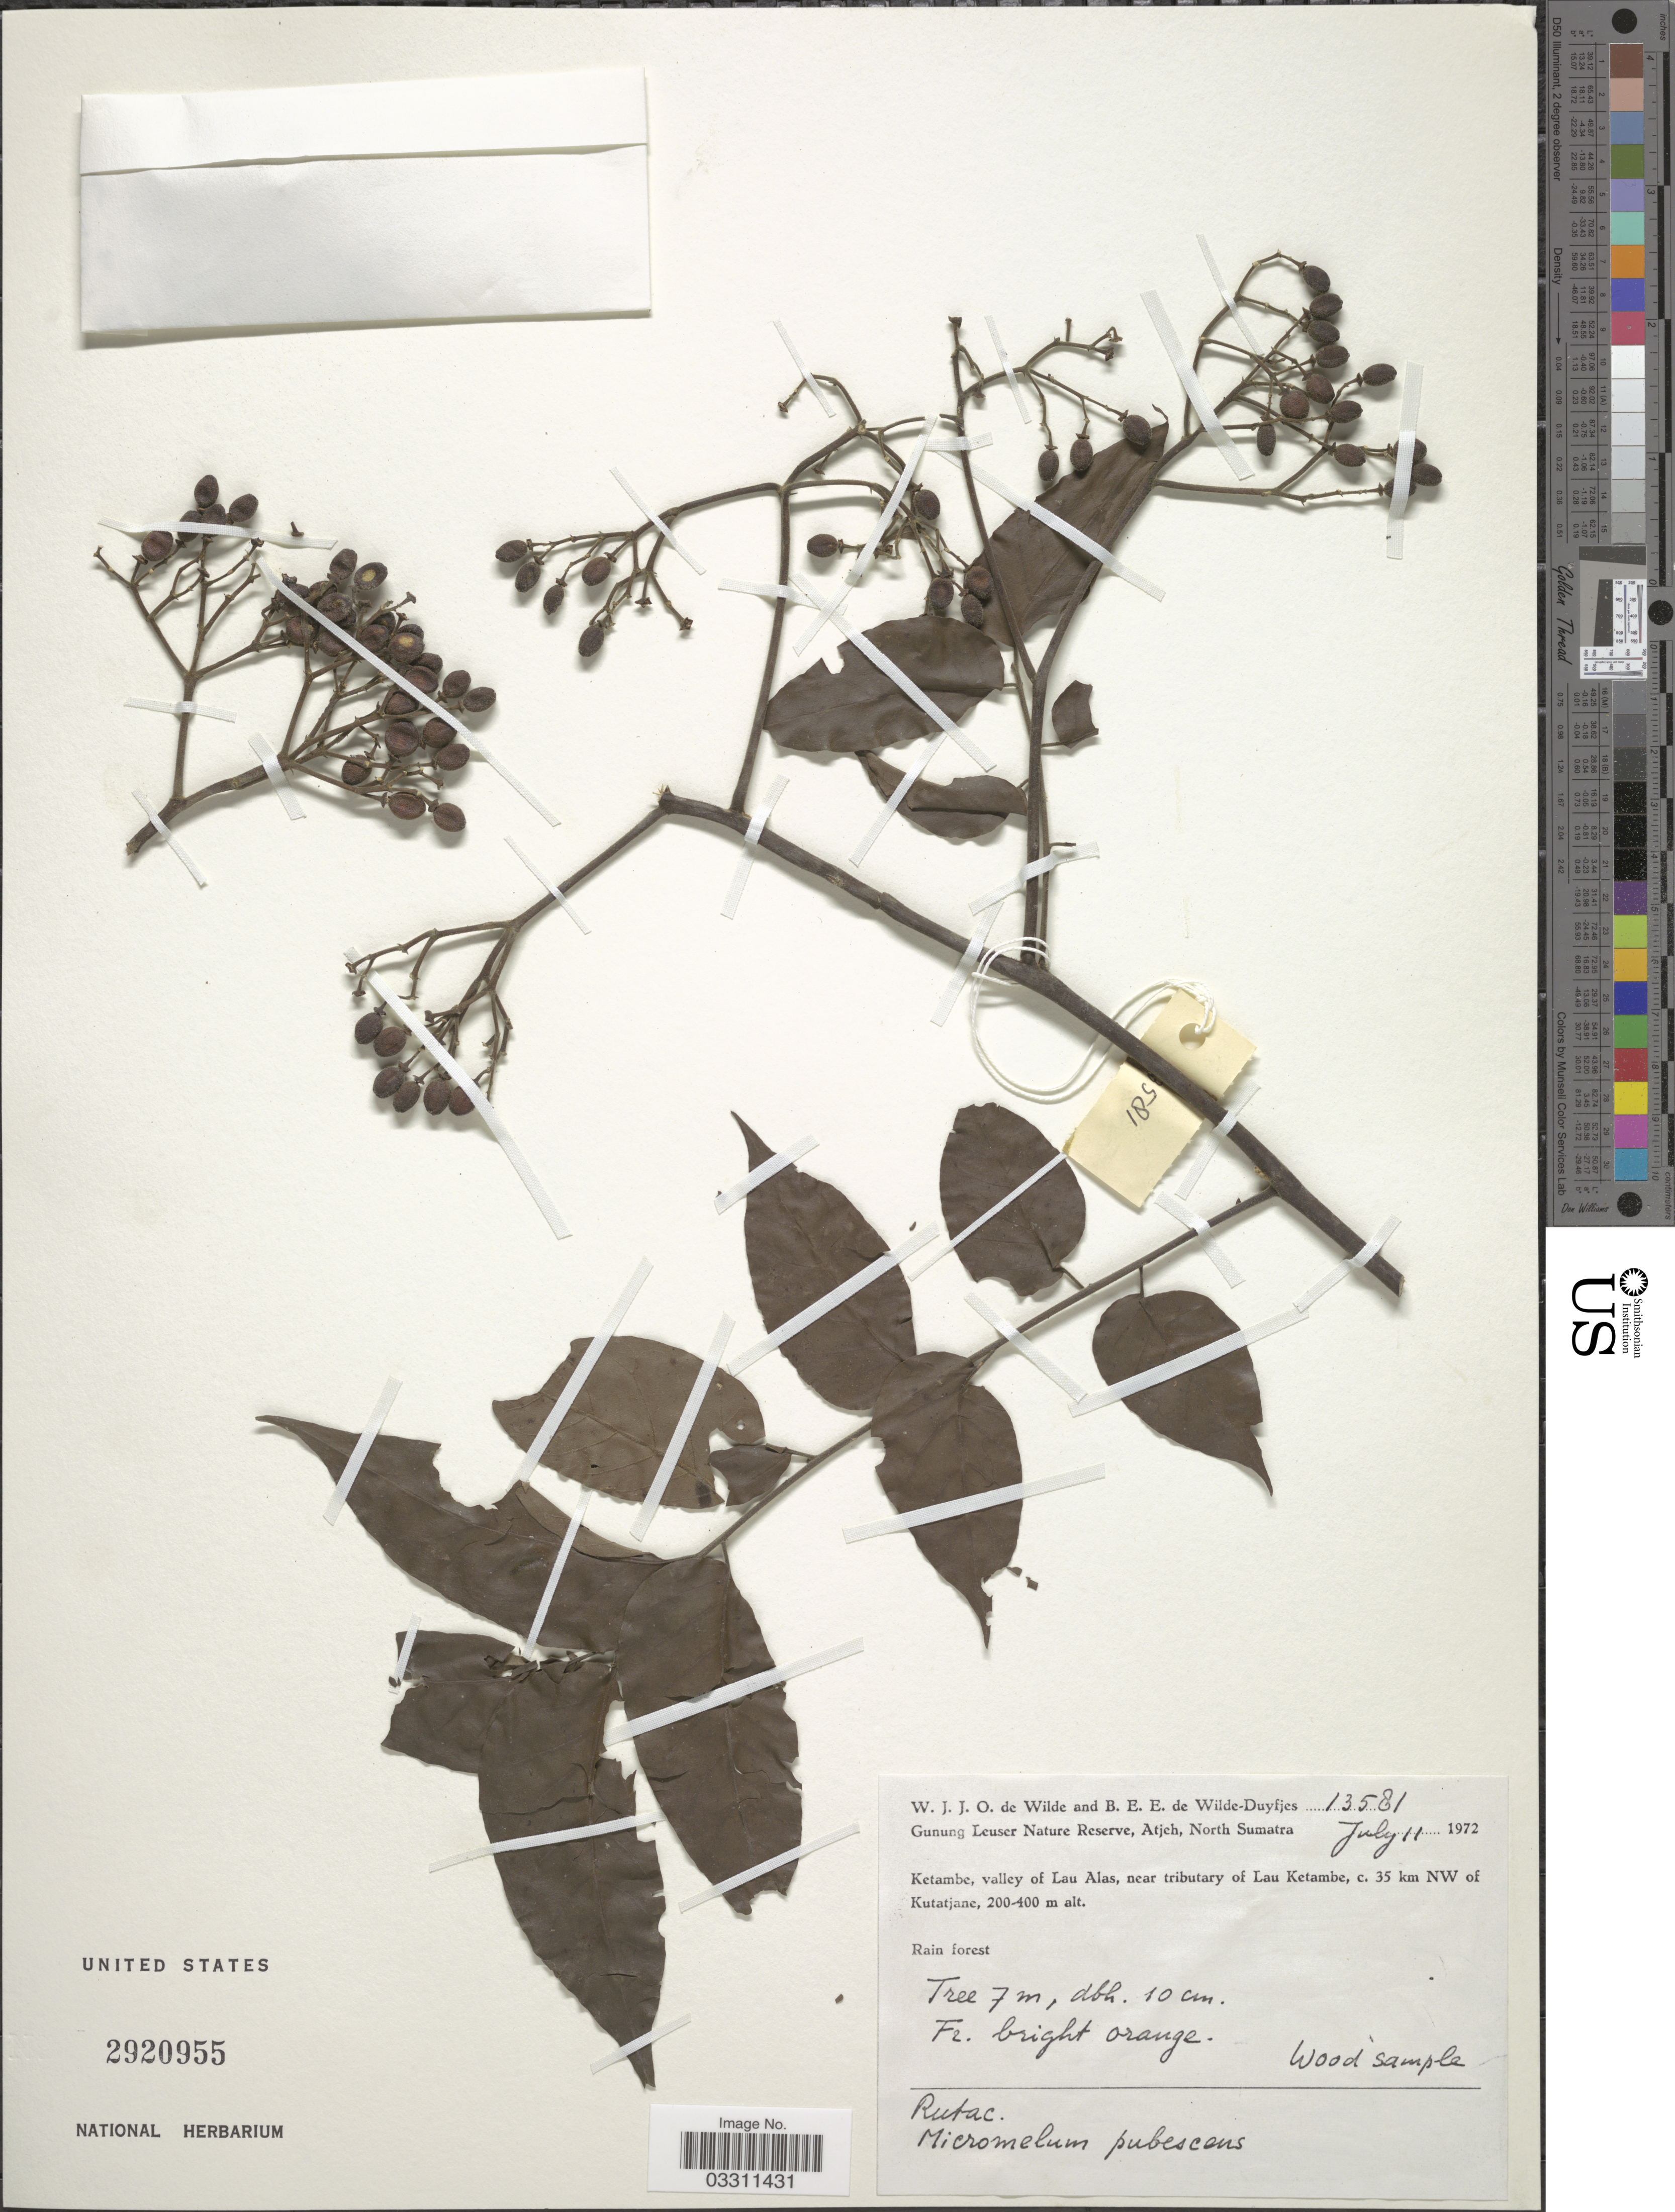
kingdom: Plantae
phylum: Tracheophyta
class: Magnoliopsida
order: Sapindales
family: Rutaceae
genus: Micromelum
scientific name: Micromelum pubescens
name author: Blume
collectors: W. J. de Wilde & B. E. de Wilde-Duyfjes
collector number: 13581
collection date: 1972-07-11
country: Indonesia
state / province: Sumatra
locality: Gunung Leuser Nature Reserve, Atjeh, North Sumatra. Ketambe, valley of Lau Alas, near tributary of Lau Ketambe, c. 35 km NW of Kutatjane.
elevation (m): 200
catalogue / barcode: US 2920955